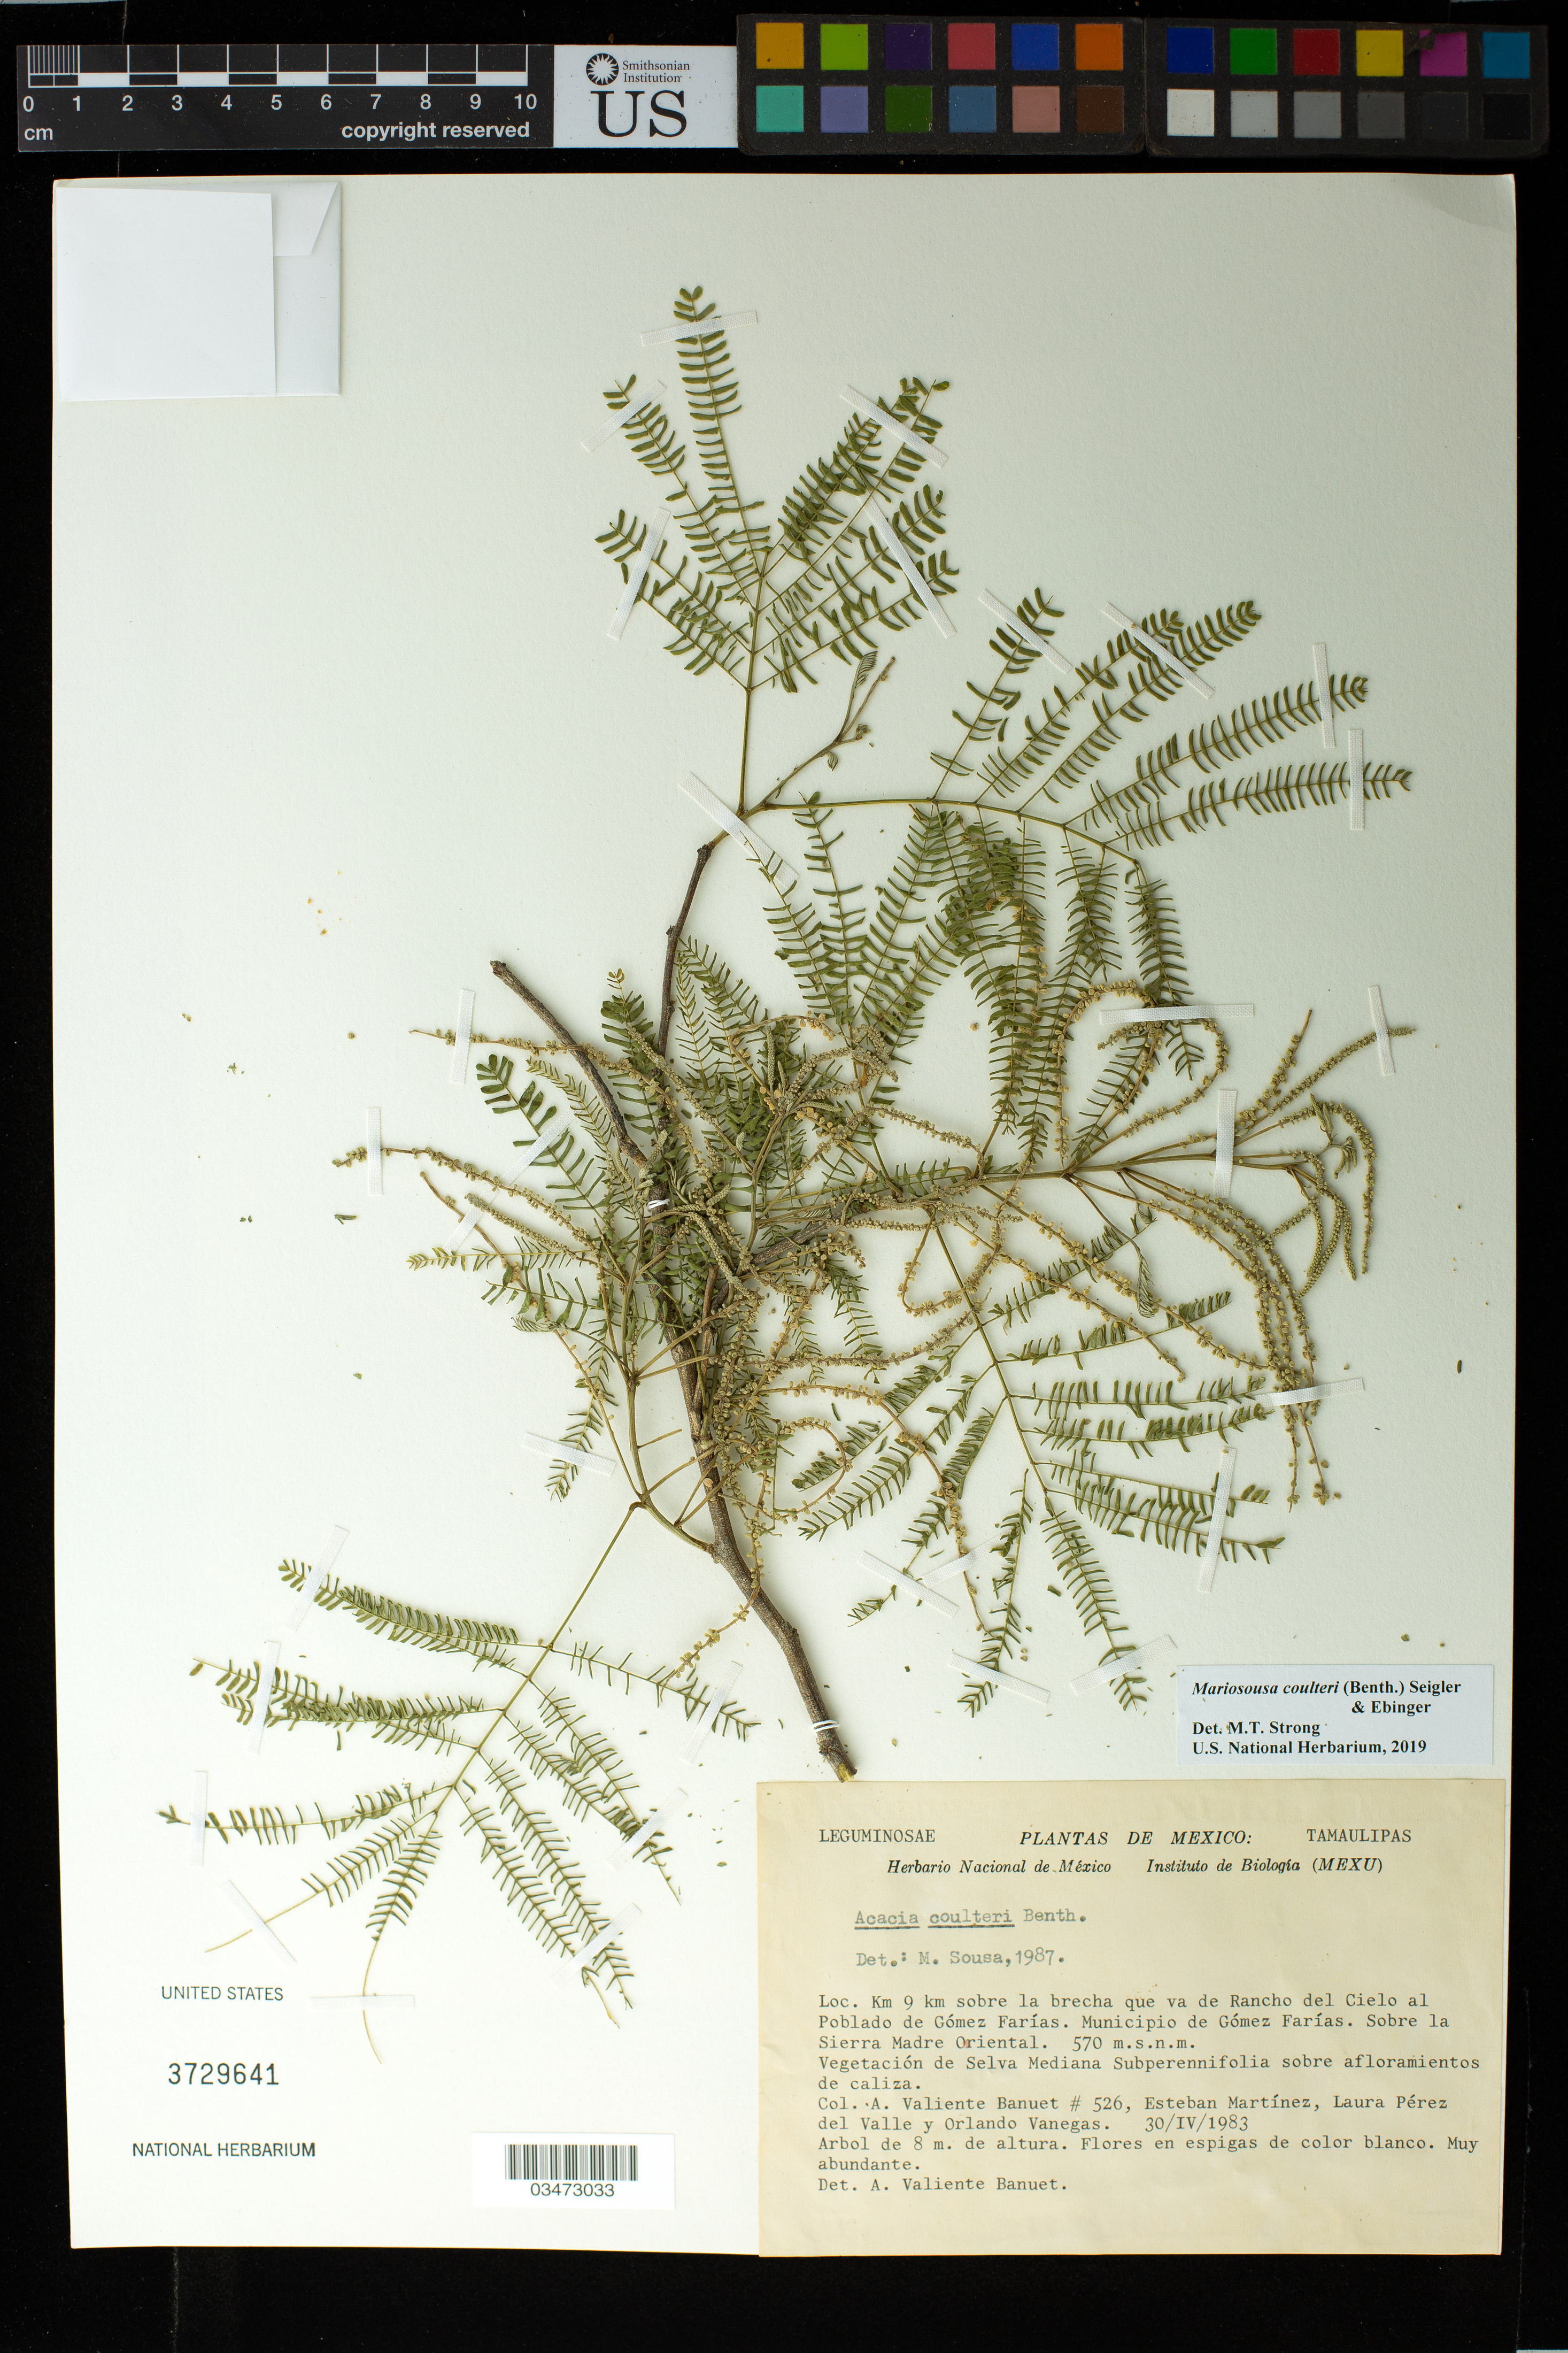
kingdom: Plantae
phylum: Tracheophyta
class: Magnoliopsida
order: Fabales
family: Fabaceae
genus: Mariosousa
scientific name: Mariosousa coulteri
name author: (Benth.) Seigler & Ebinger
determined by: Strong, Mark T., (BOT), Smithsonian Institution - National Museum of Natural History (UNITED STATES)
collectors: A. Valiente B.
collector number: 526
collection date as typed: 30 Apr 1983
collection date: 1983-04-30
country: Mexico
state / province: Tamaulipas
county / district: Gómez Farías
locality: Km 9 km sobre la brecha que va de Rancho del Cielo al Poblado de Gomez Farias. Municipio de Gomez Farias. Sobre la Sierra Madre Oriental.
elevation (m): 570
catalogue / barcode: US 3729641